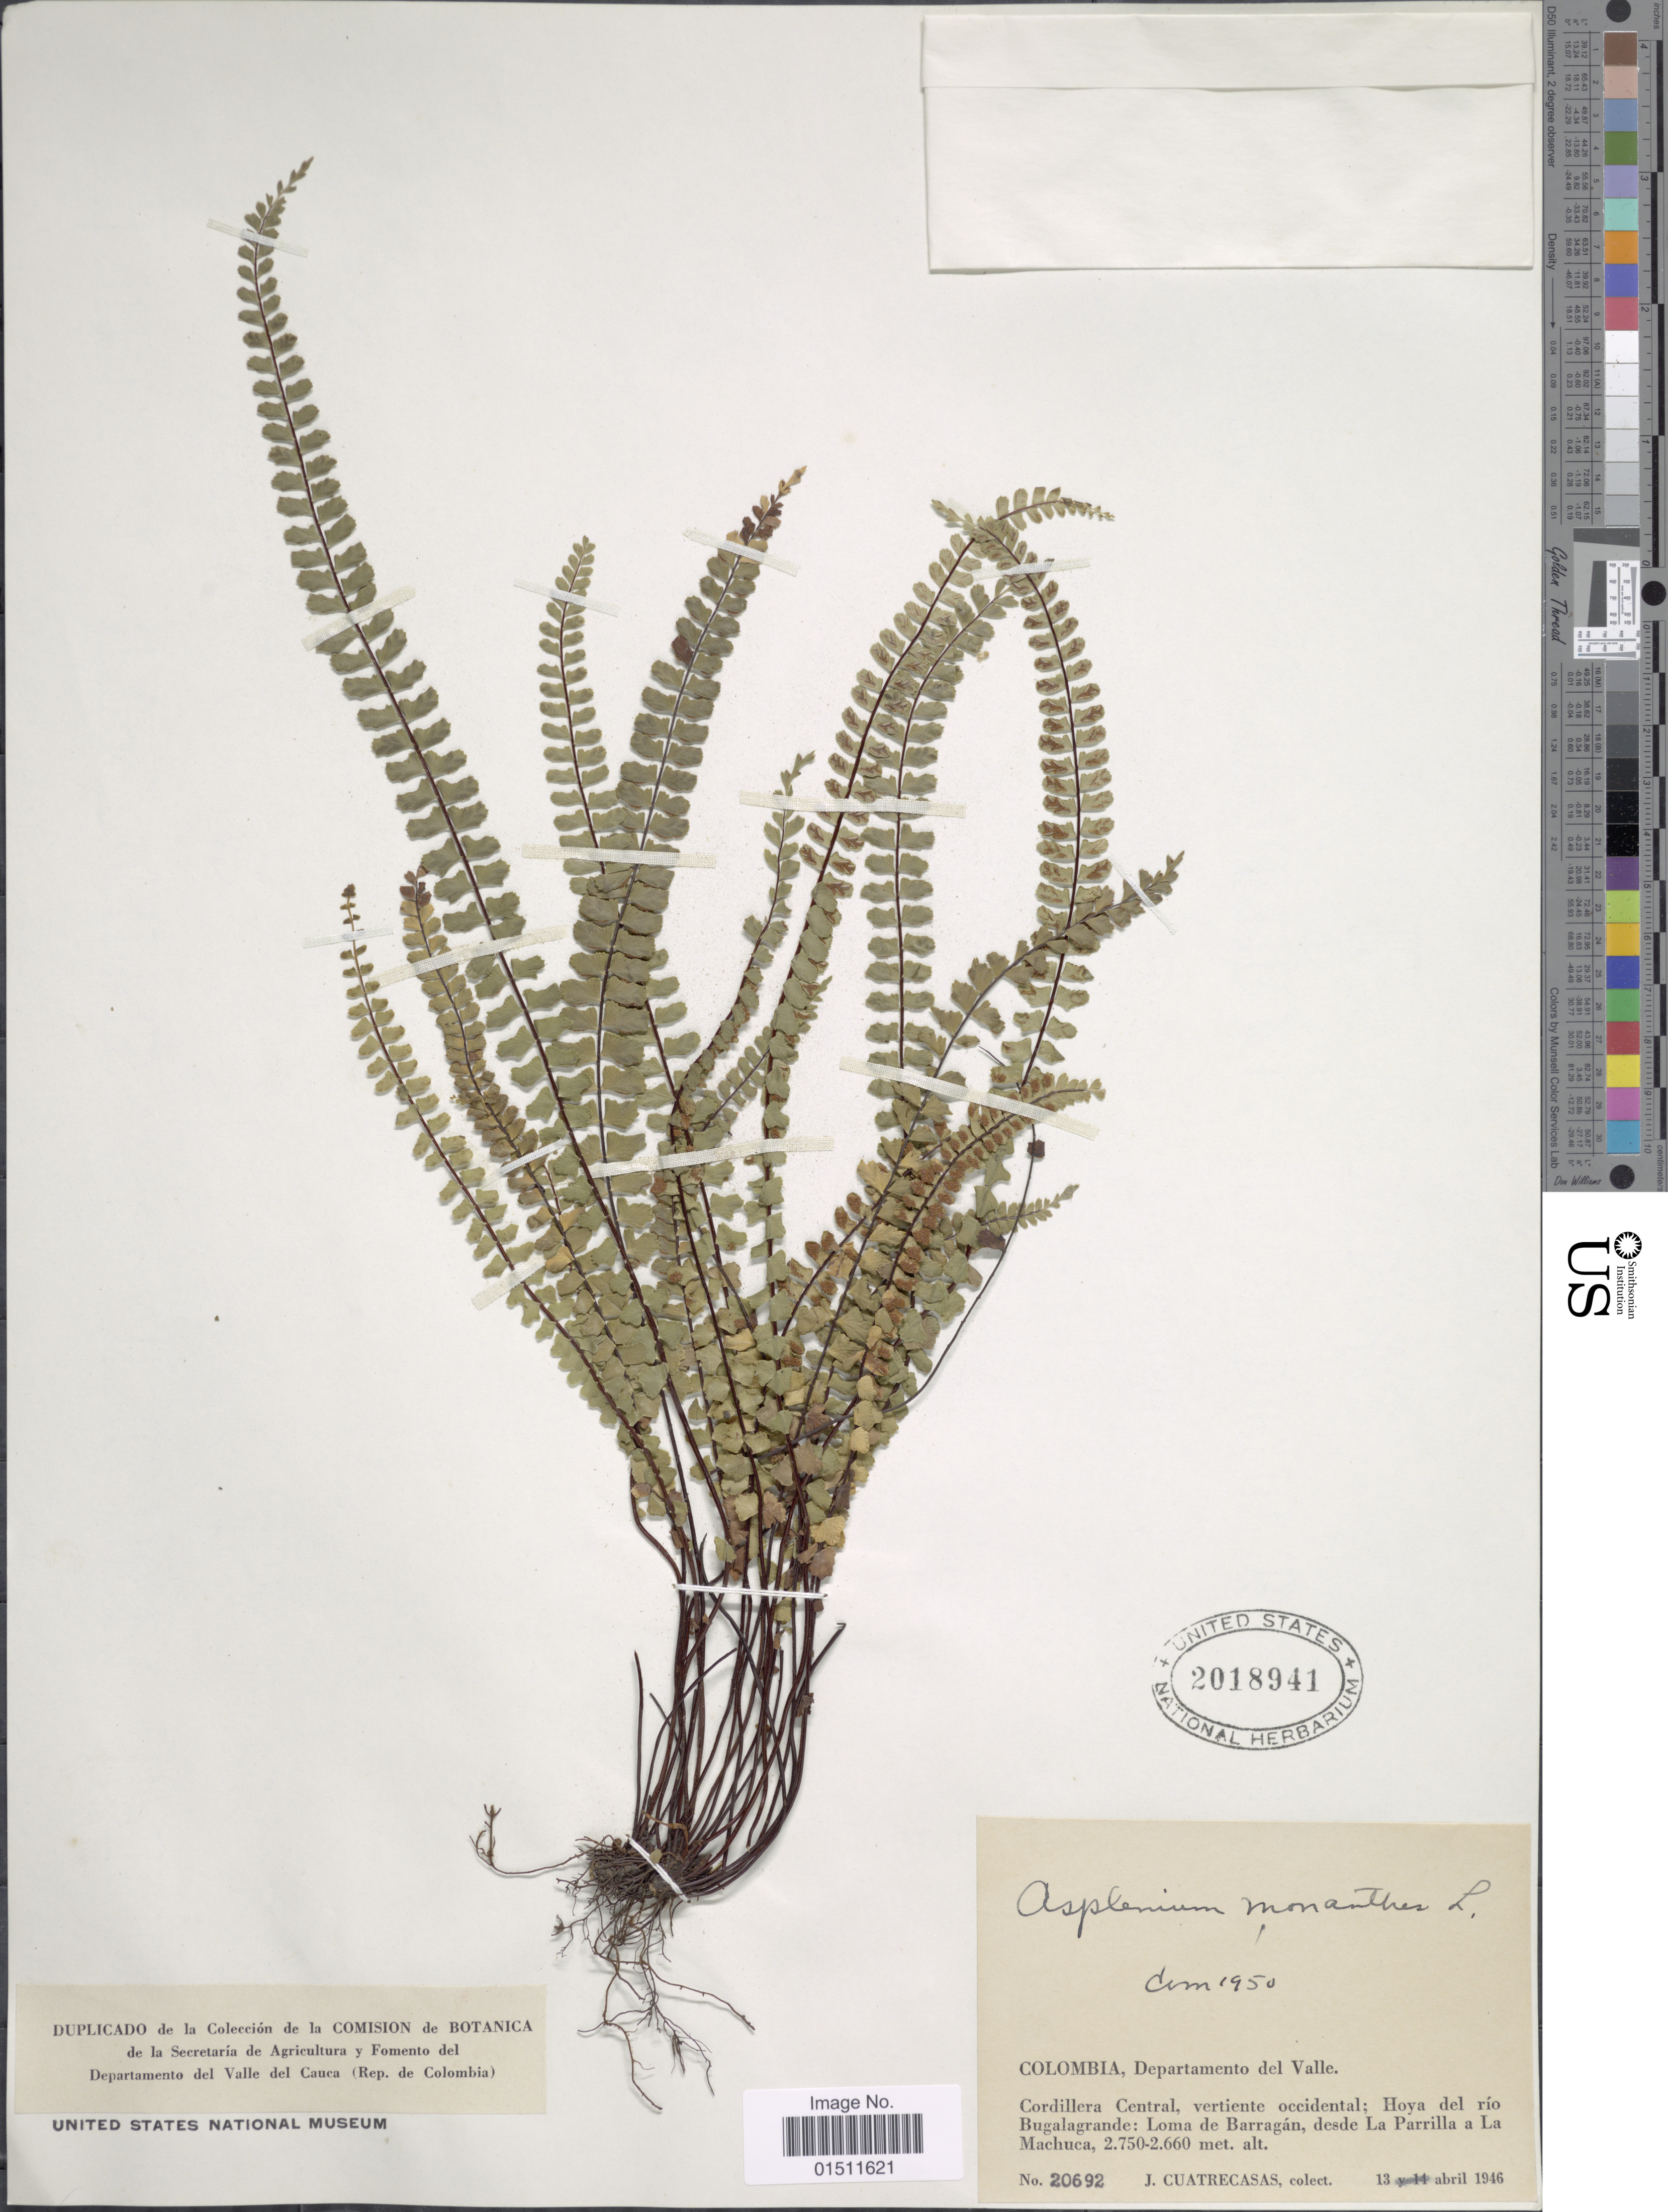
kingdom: Plantae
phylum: Tracheophyta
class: Polypodiopsida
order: Polypodiales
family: Aspleniaceae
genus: Asplenium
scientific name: Asplenium monanthes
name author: L.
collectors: J. Cuatrecasas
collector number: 20692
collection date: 1946-04-13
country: Colombia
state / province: Valle del Cauca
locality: Departamento del Valle, Cordillera Central, vertiente occidental; Hoya del rio Bugalagrande: Loma de Barragan, desde La Parrilla a La Machuca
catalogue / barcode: US 2018941